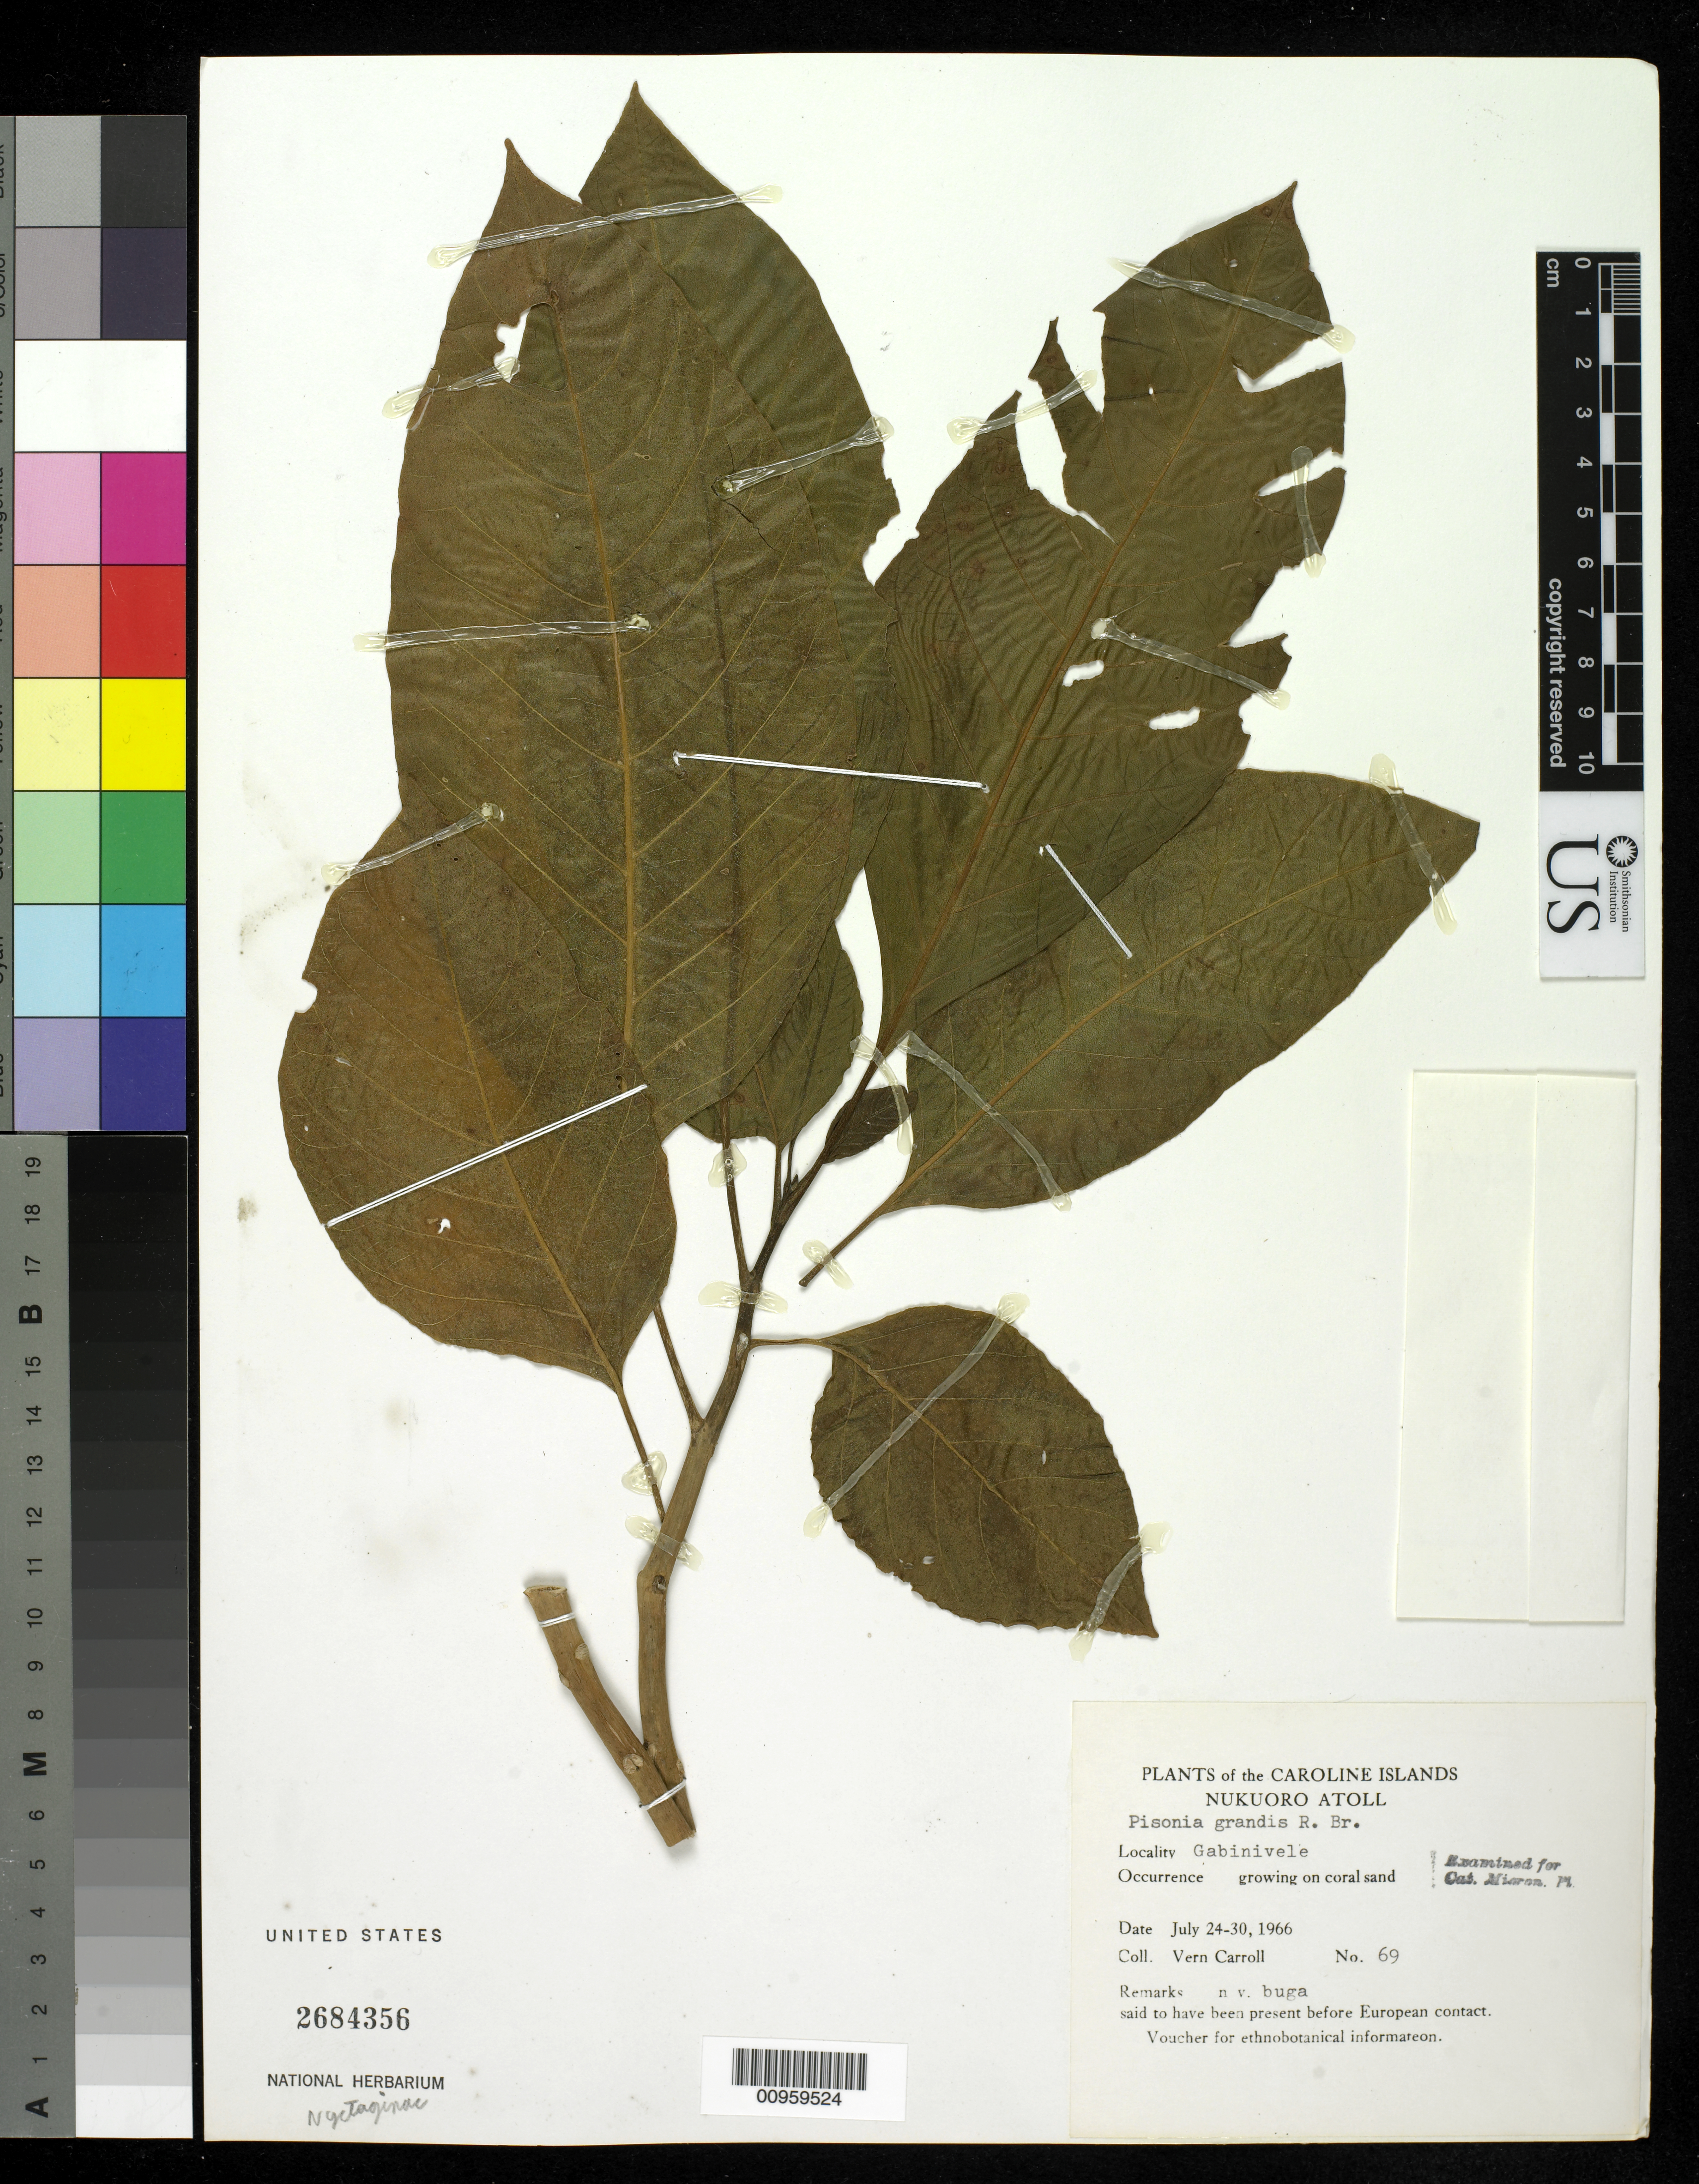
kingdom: Plantae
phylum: Tracheophyta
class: Magnoliopsida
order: Caryophyllales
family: Nyctaginaceae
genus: Pisonia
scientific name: Pisonia grandis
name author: R. Br.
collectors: V. Carroll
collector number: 69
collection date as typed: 24 Jul 1966 to 30 Jul 1966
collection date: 1966-07-24/1966-07-30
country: Micronesia, Federated States of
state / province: Pohnpei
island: Nukuoro Atoll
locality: Gabinivele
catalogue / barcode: US 2684356